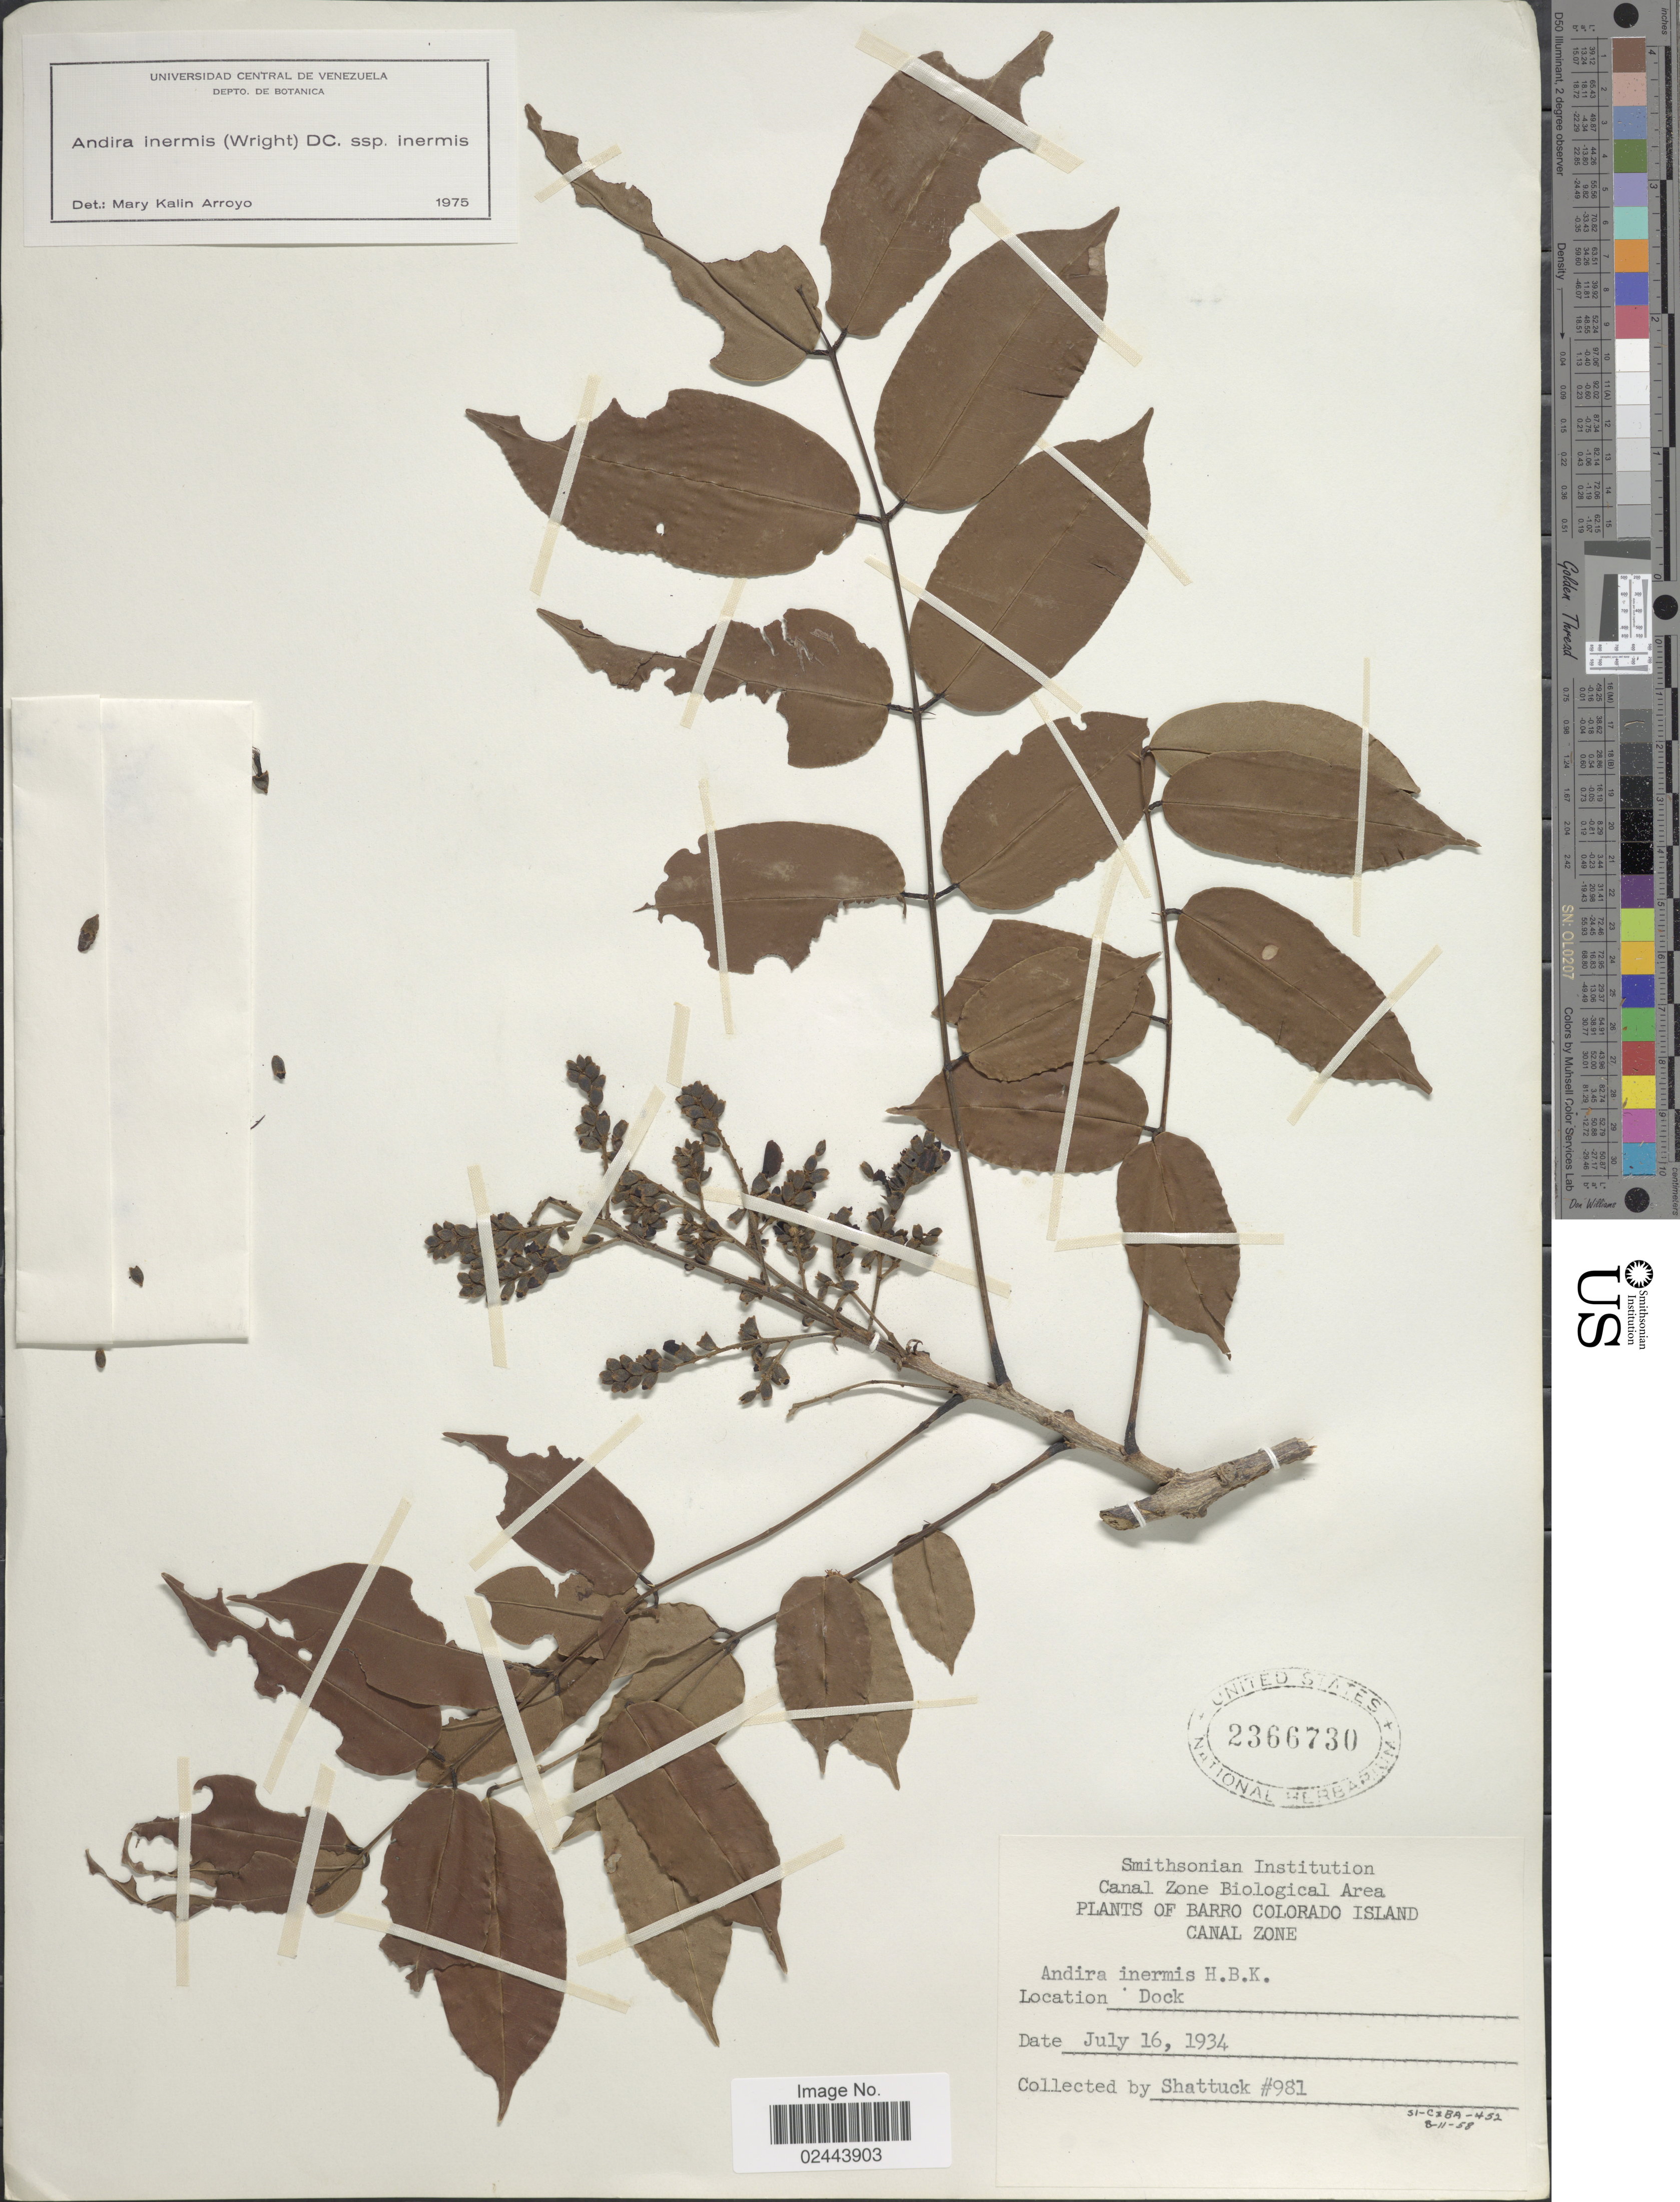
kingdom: Plantae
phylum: Tracheophyta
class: Magnoliopsida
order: Fabales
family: Fabaceae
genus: Andira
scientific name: Andira inermis subsp. inermis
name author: (W. Wright) Kunth ex DC.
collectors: Shattuck, --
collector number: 981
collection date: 1934-07-16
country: Panama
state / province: Panamá Oeste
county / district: Canal Zone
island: Barro Colorado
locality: Barro Colorado Island, Canal Zone, Dock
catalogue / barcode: US 2366730